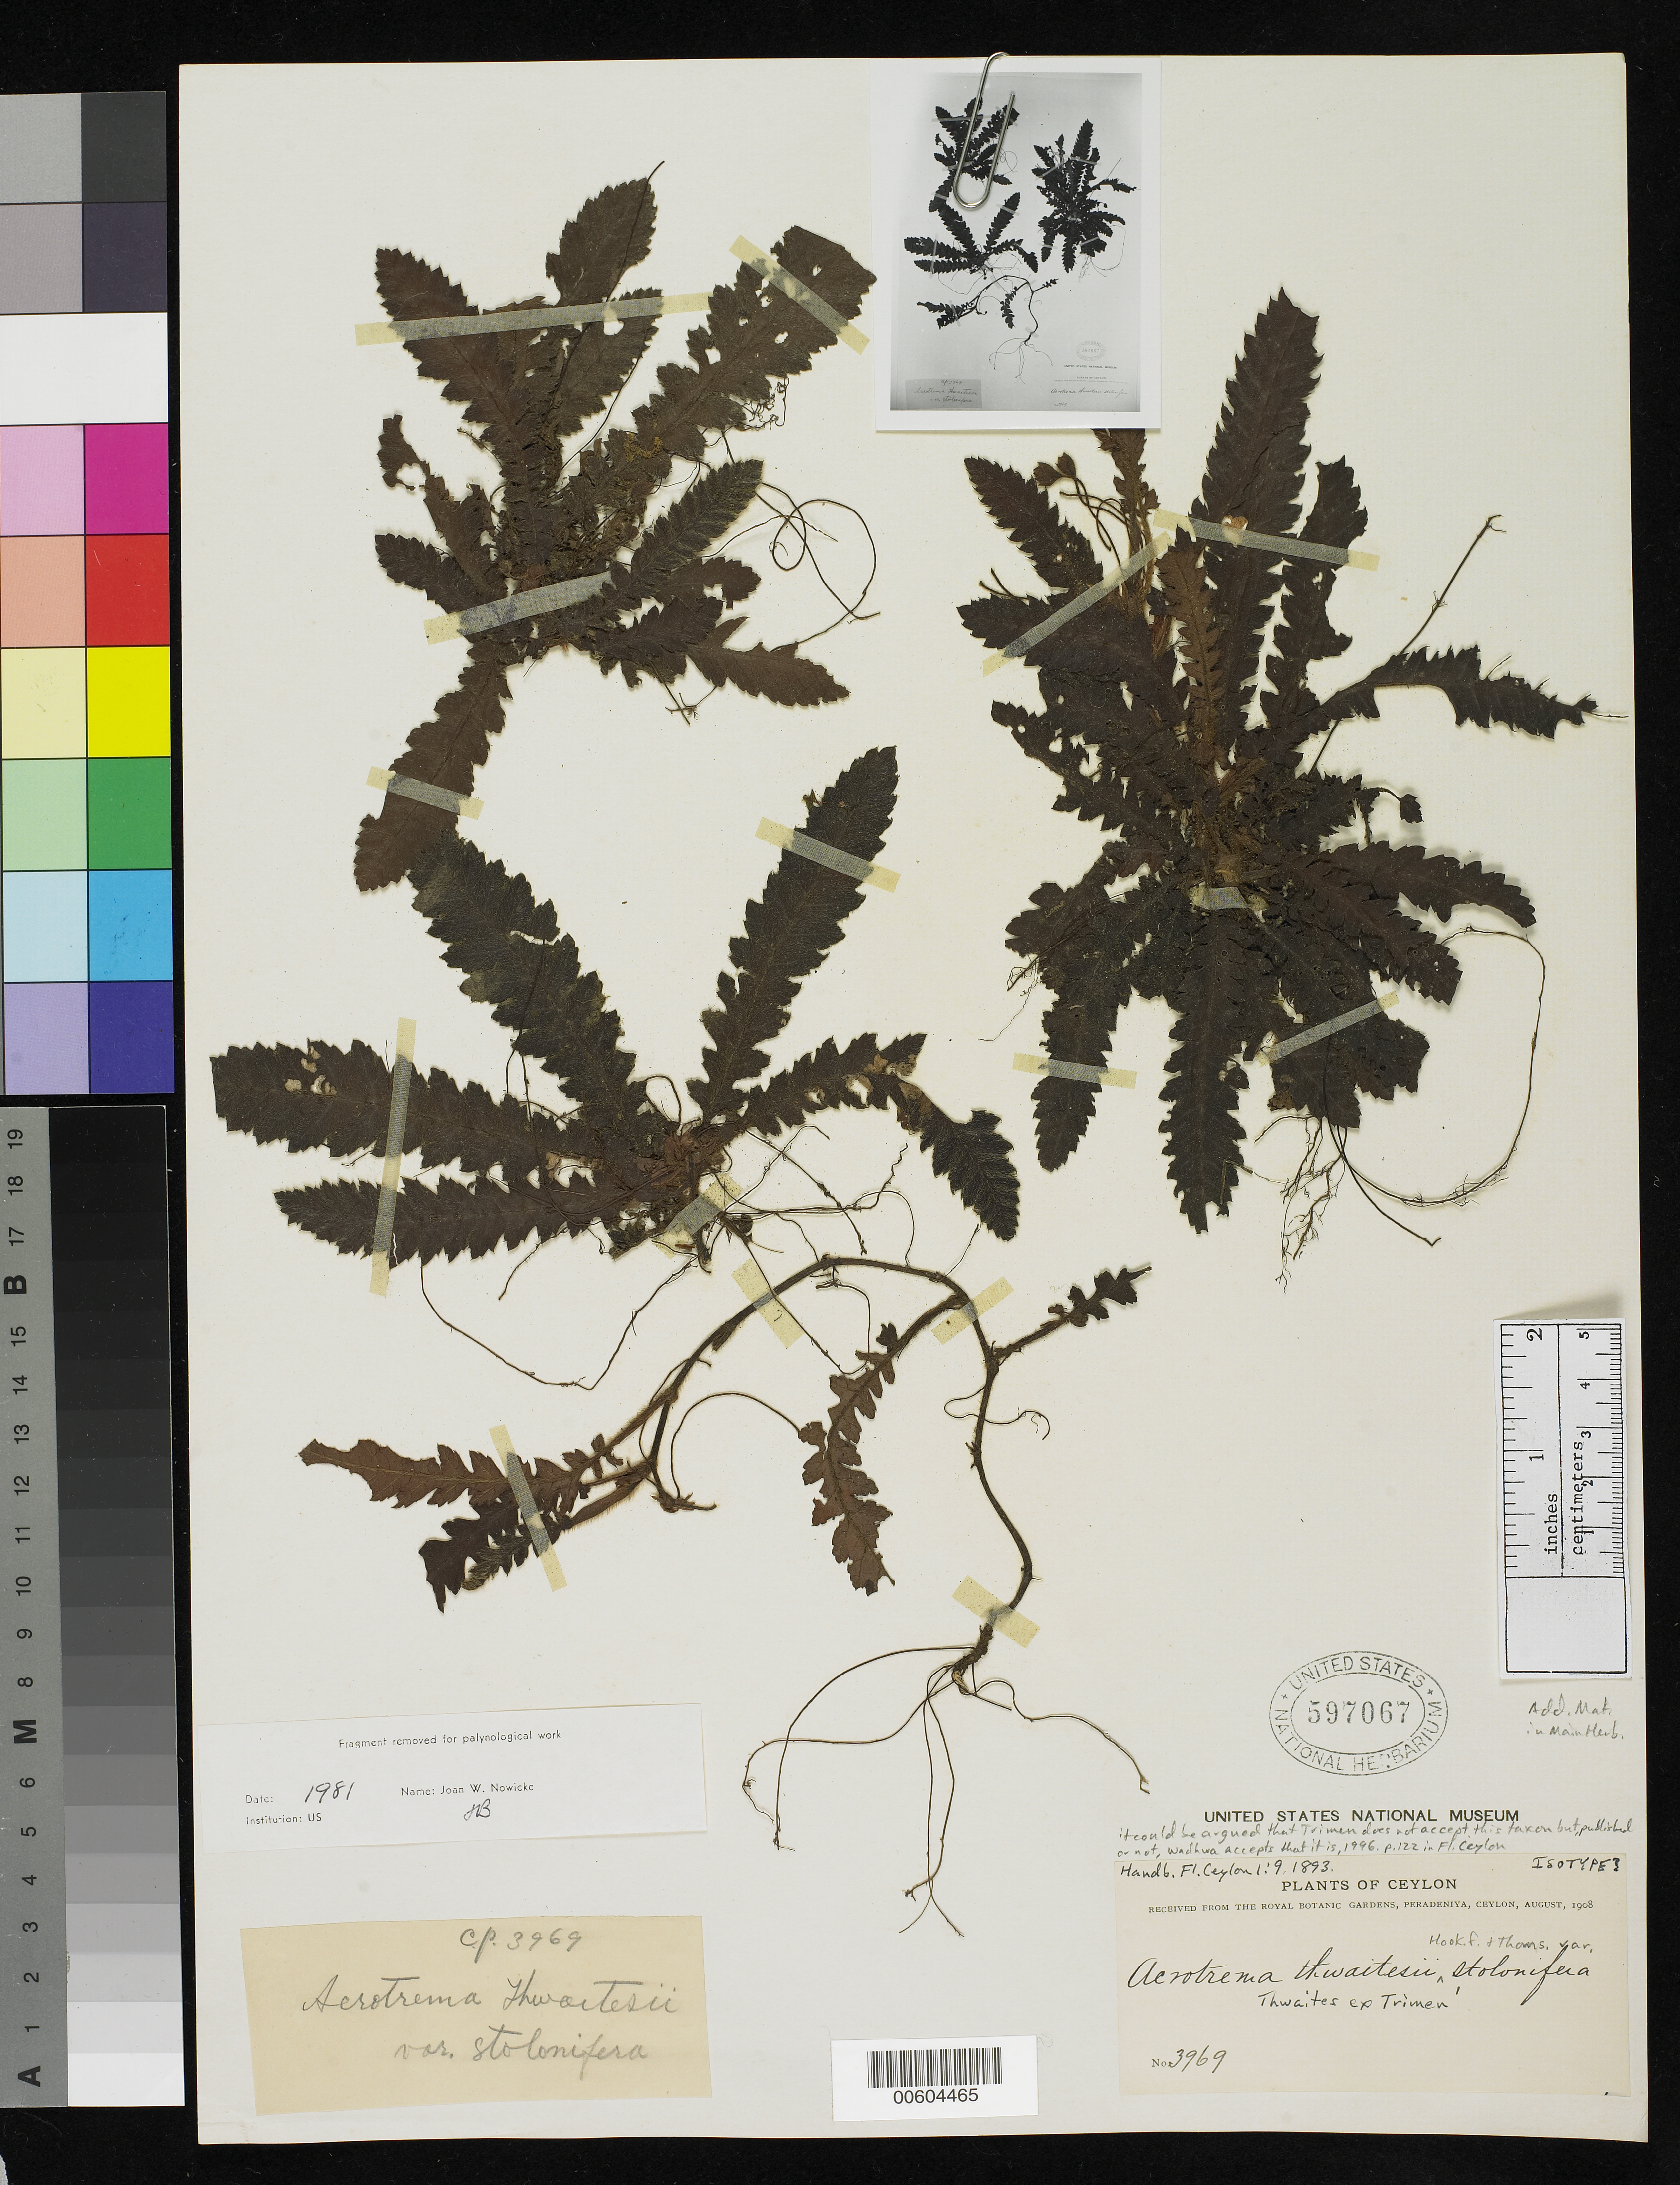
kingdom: Plantae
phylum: Tracheophyta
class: Magnoliopsida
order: Dilleniales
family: Dilleniaceae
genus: Acrotrema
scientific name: Acrotrema thwaitesii var. stolonifera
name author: Thwaites ex Trimen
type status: Possible Isotype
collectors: G. H. K. Thwaites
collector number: C.P. 3969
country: Sri Lanka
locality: "Ceylon"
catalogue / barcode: US 597067